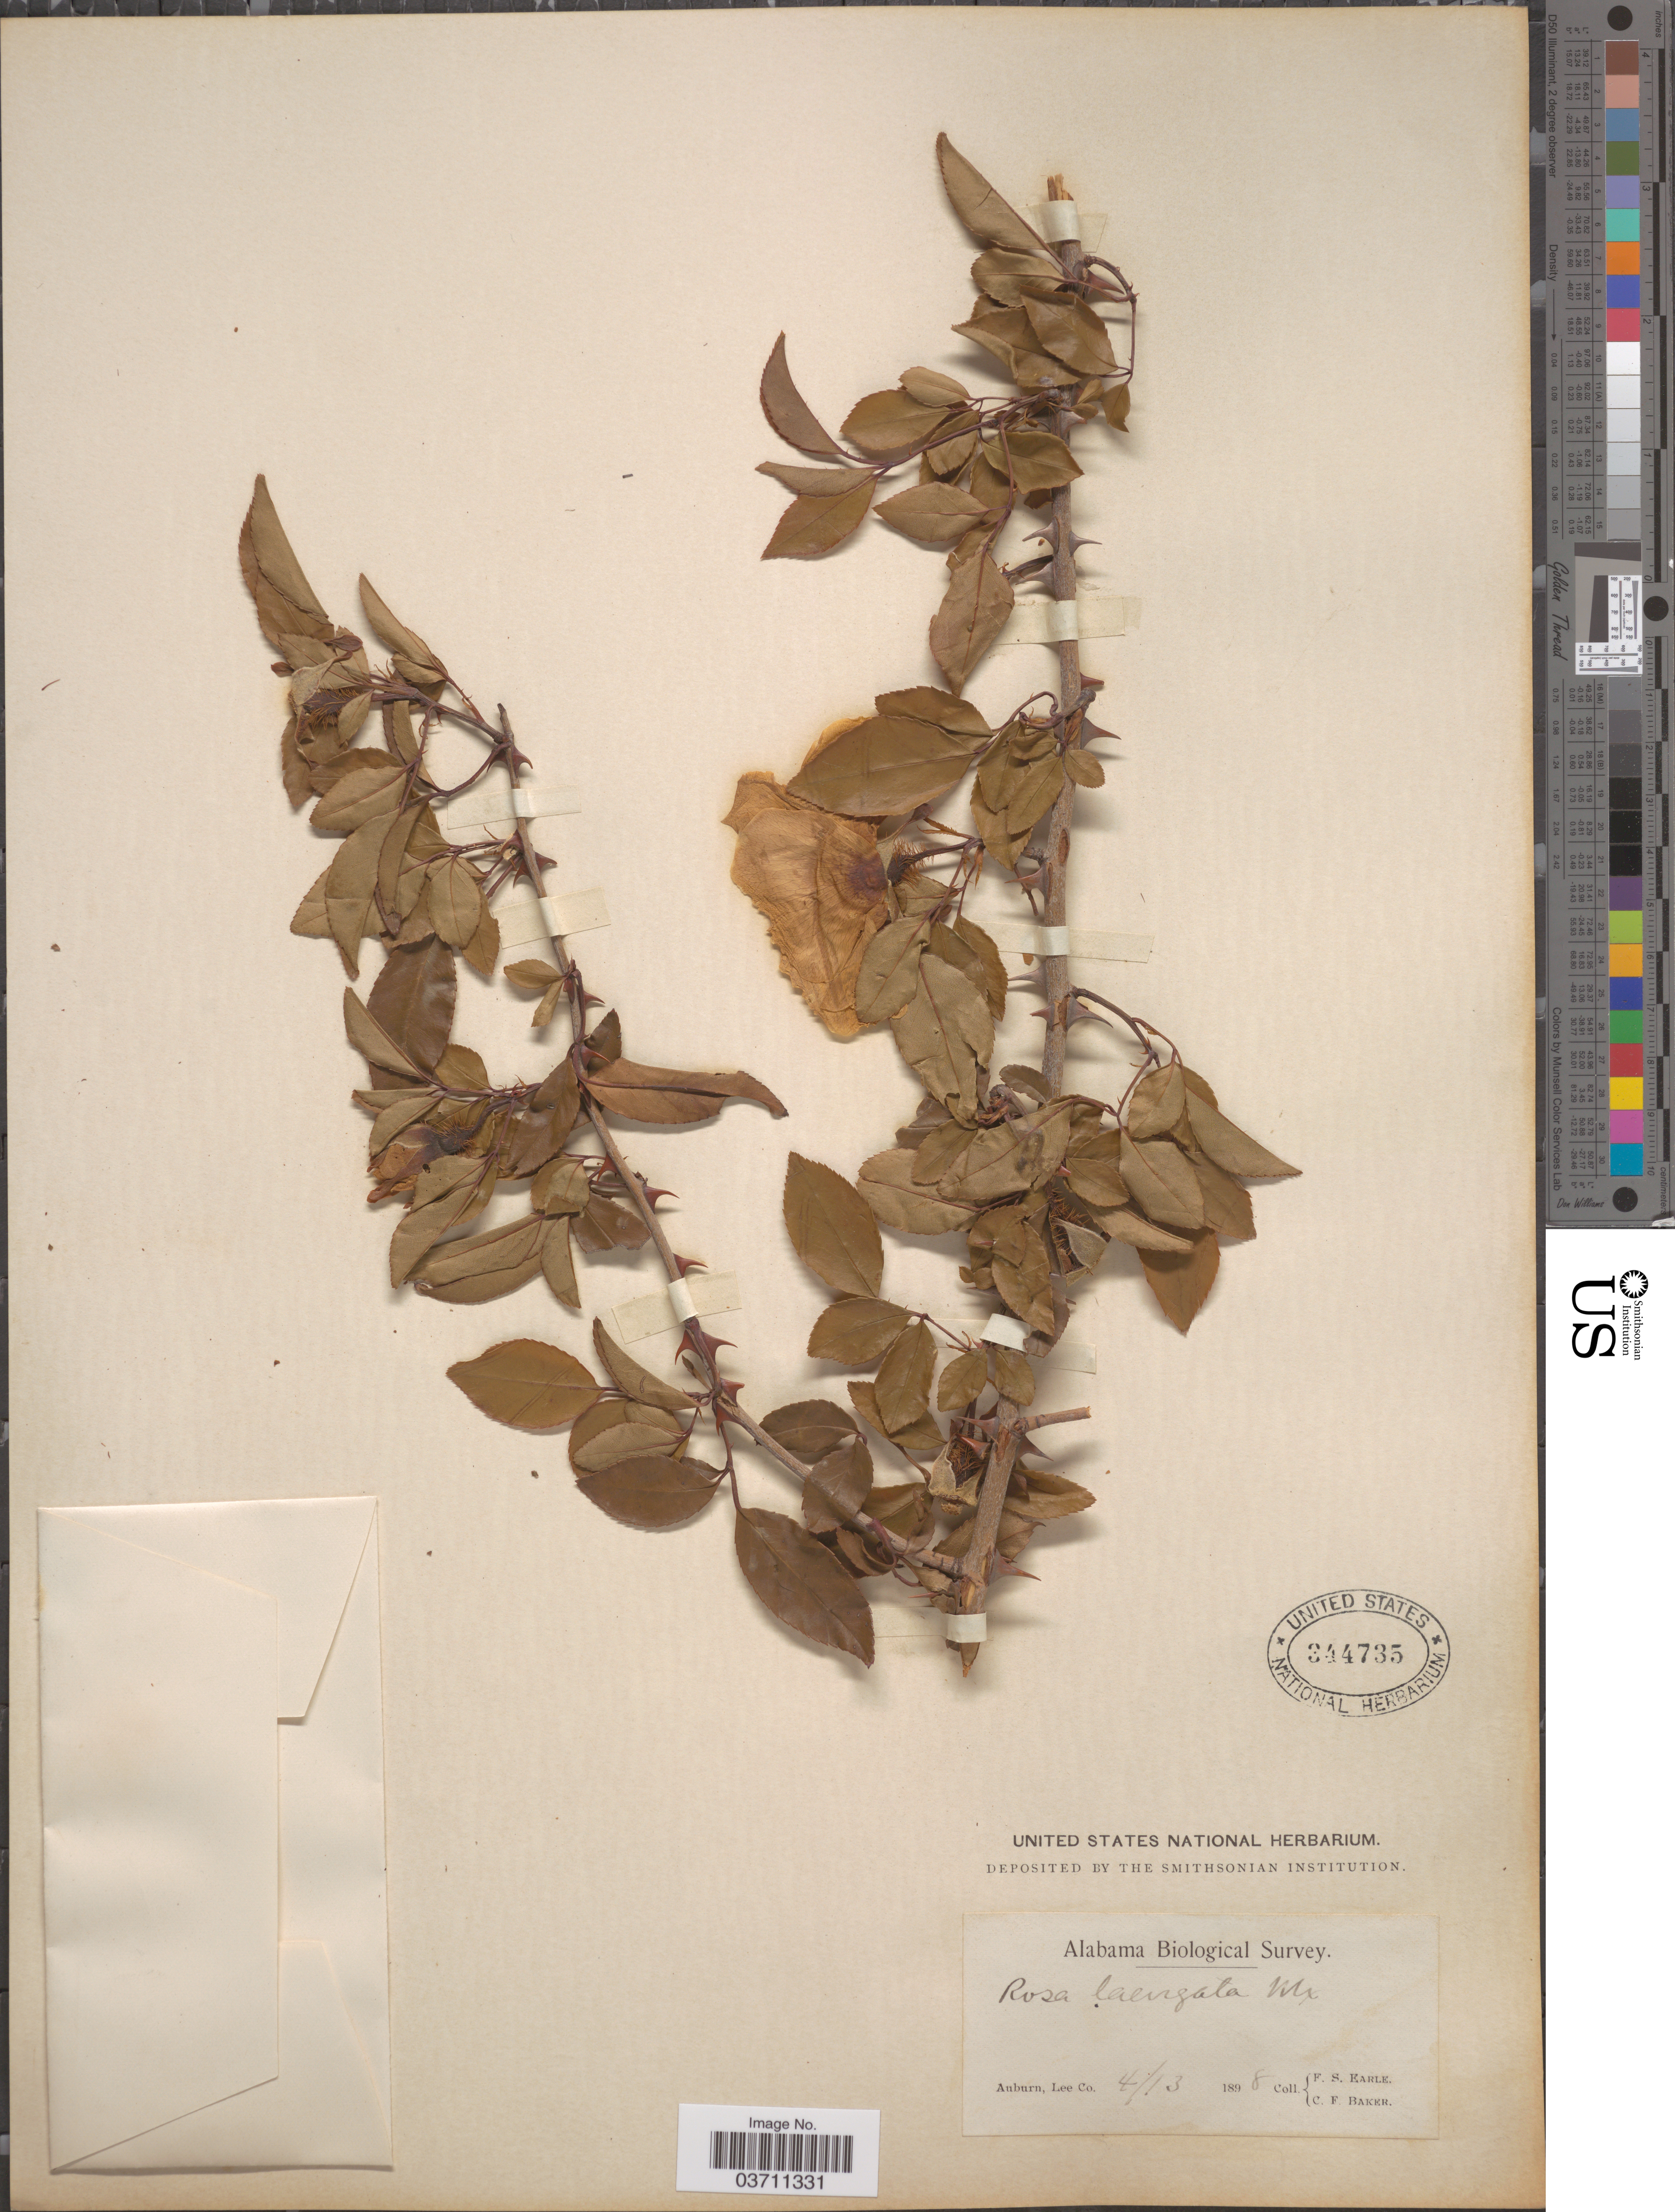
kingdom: Plantae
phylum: Tracheophyta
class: Magnoliopsida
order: Rosales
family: Rosaceae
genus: Rosa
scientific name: Rosa laevigata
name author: Michx.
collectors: F. S. Earle & C. F. Baker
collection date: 1898-04-13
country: United States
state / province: Alabama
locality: Auburn, Lee Co.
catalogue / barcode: US 344735